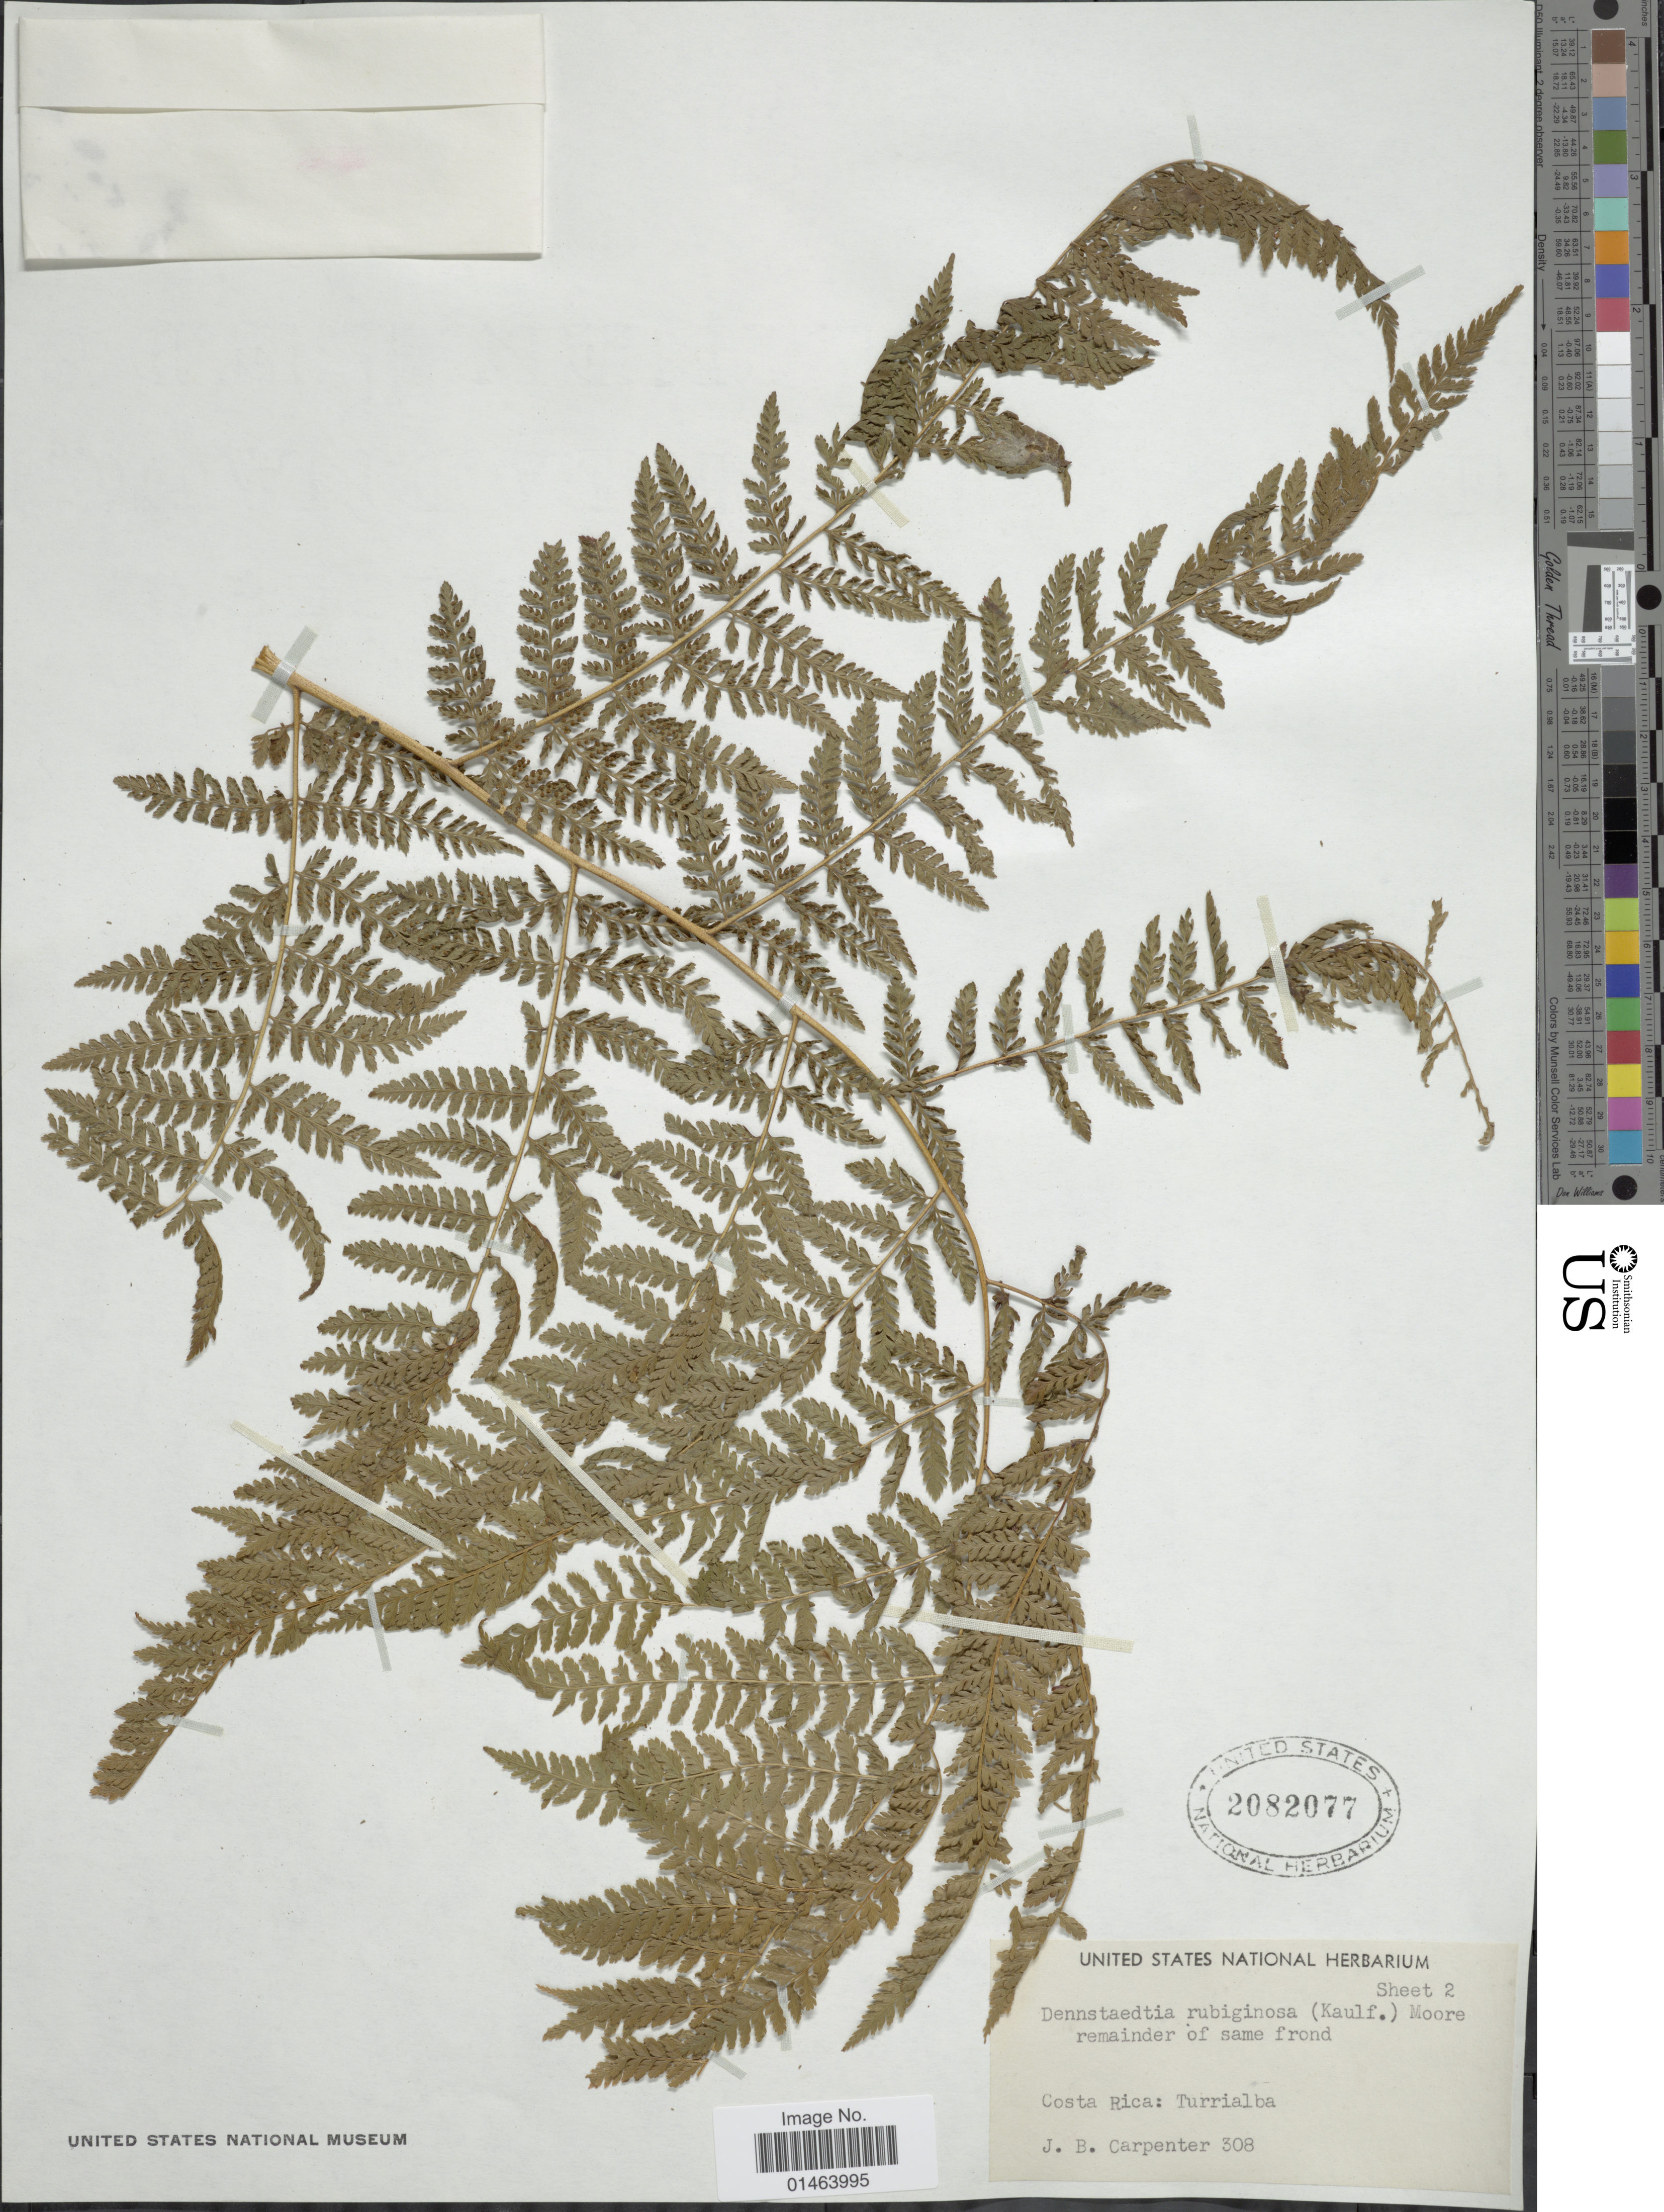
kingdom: Plantae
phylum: Tracheophyta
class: Polypodiopsida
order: Polypodiales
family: Dennstaedtiaceae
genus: Dennstaedtia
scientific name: Dennstaedtia cicutaria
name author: (Sw.) T. Moore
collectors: J. Carpenter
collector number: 308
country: Costa Rica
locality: Costa Rica: Turrialba.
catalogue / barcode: US 2082077